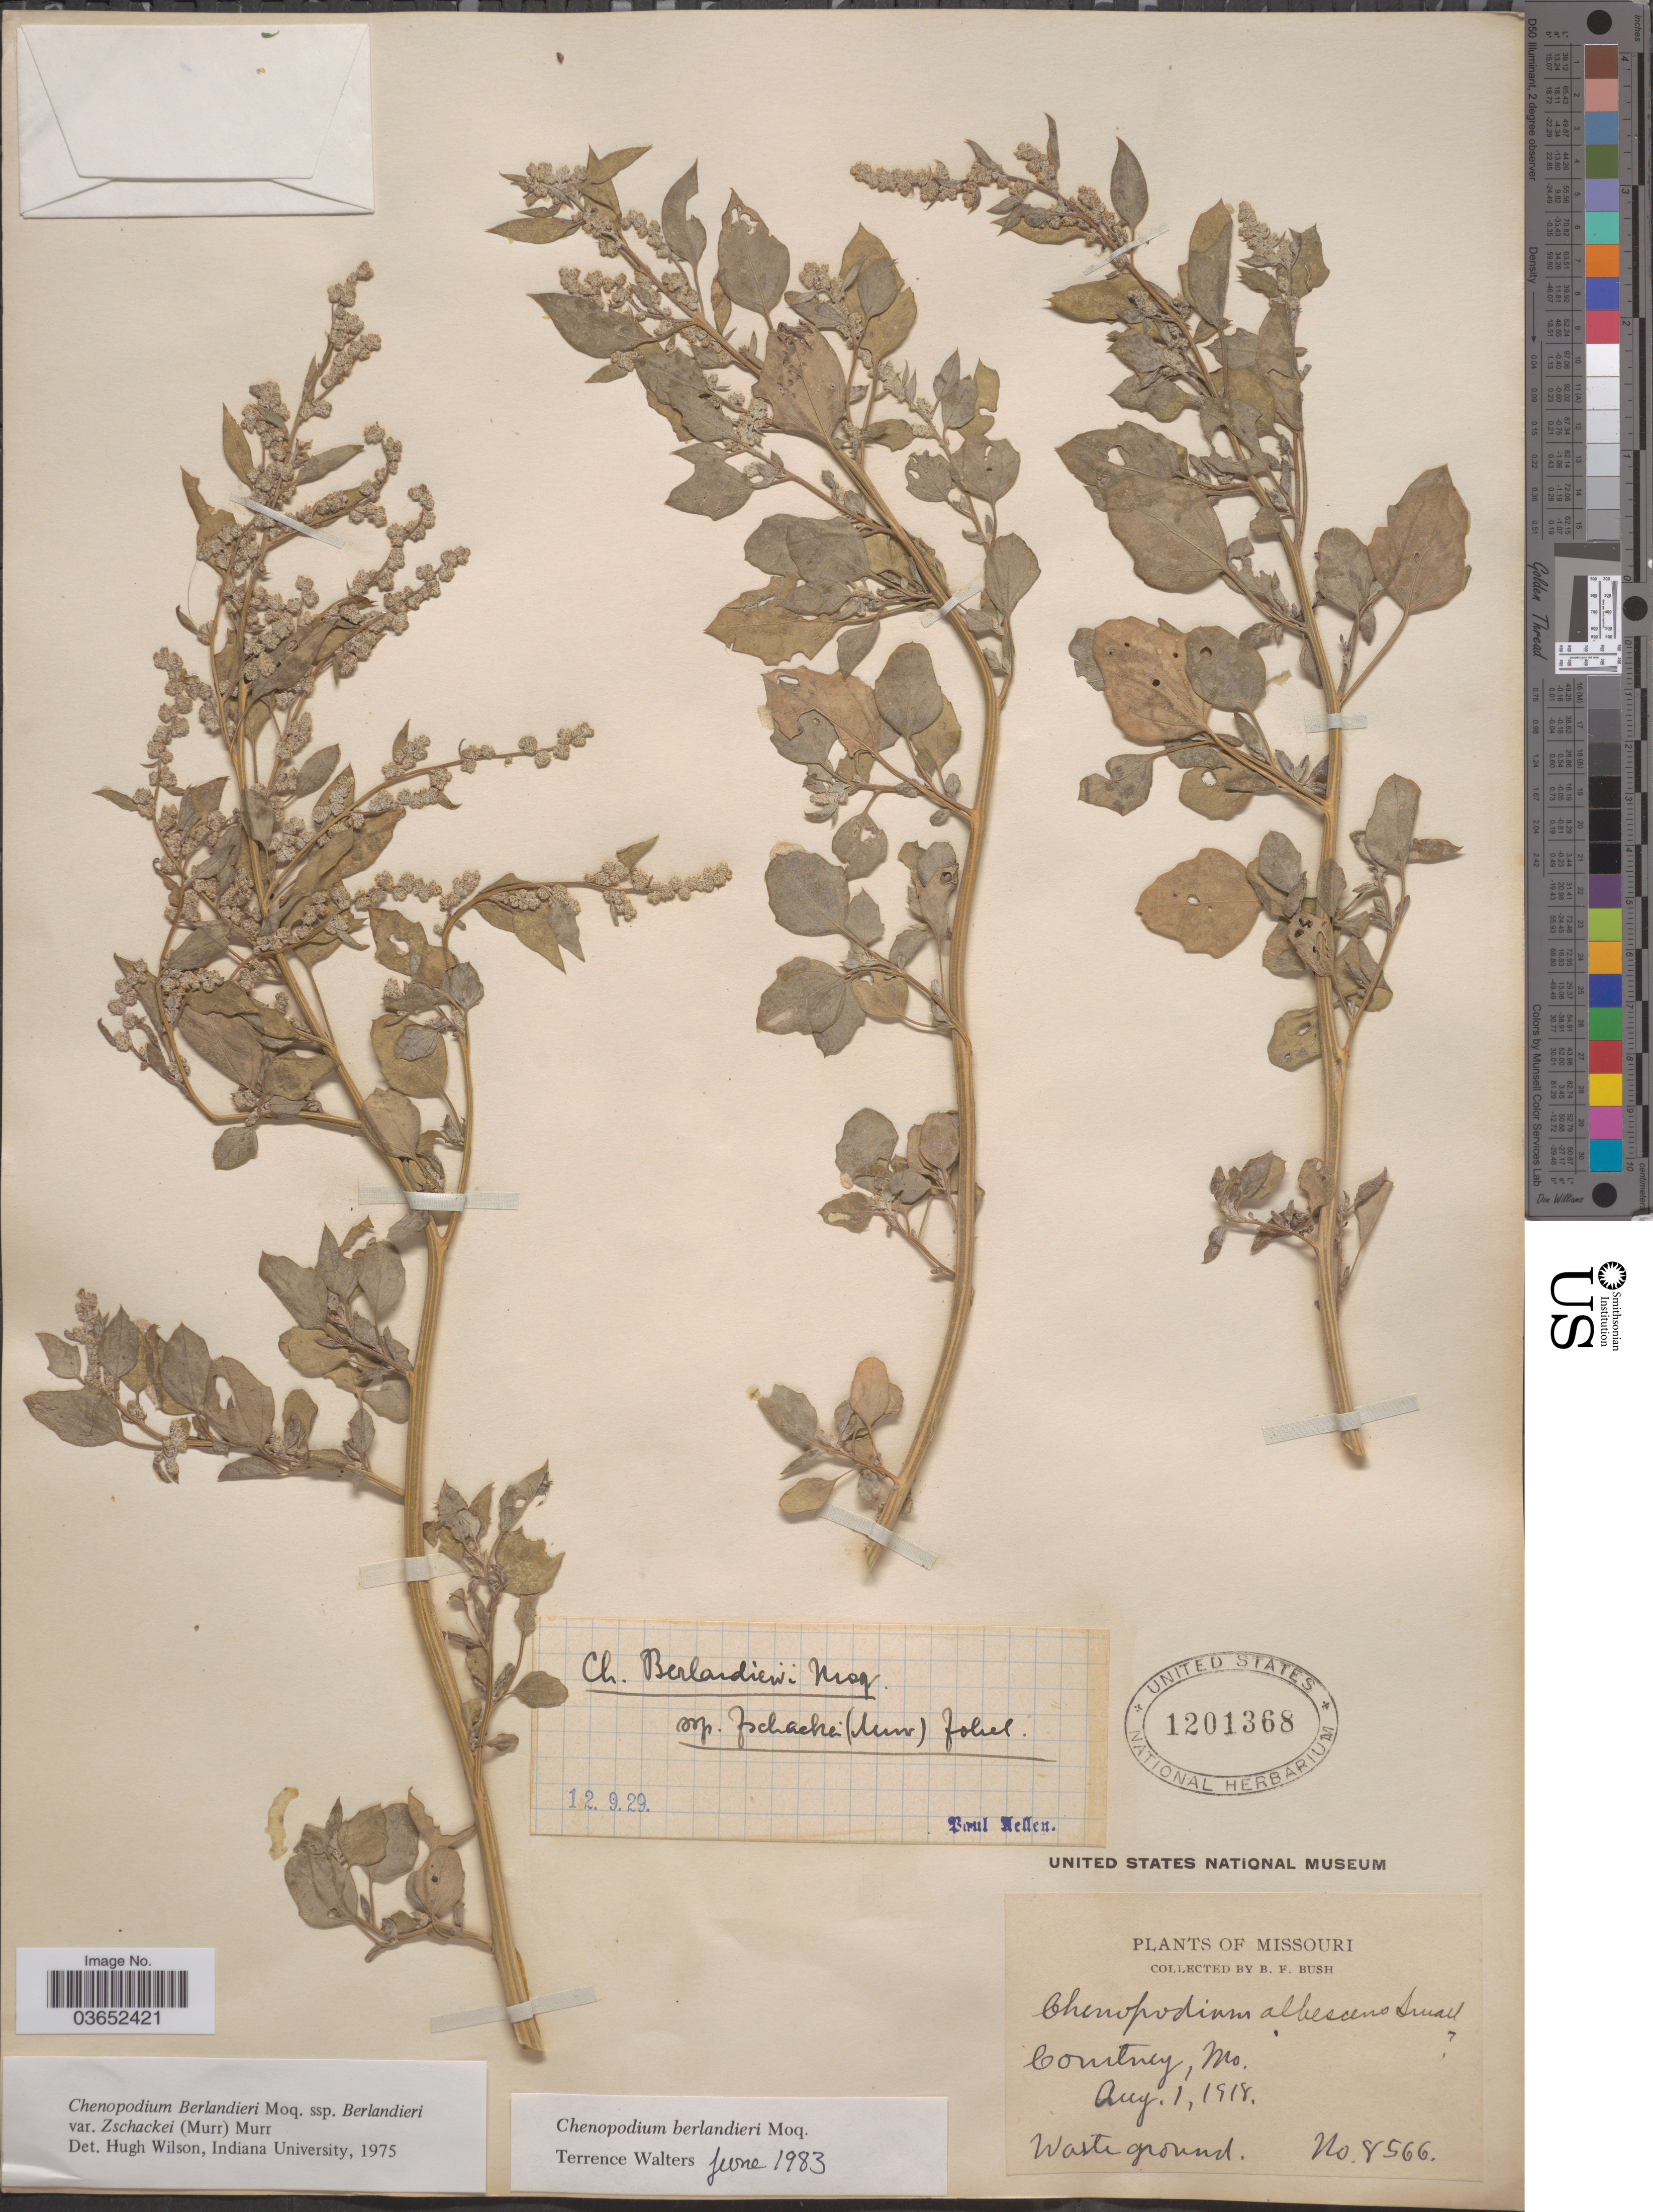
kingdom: Plantae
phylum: Tracheophyta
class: Magnoliopsida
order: Caryophyllales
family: Amaranthaceae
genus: Chenopodium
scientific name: Chenopodium berlandieri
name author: Moq.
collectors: B. F. Bush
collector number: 8566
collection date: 1918-08-01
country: United States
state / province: Missouri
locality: Courtney.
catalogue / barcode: US 1201368